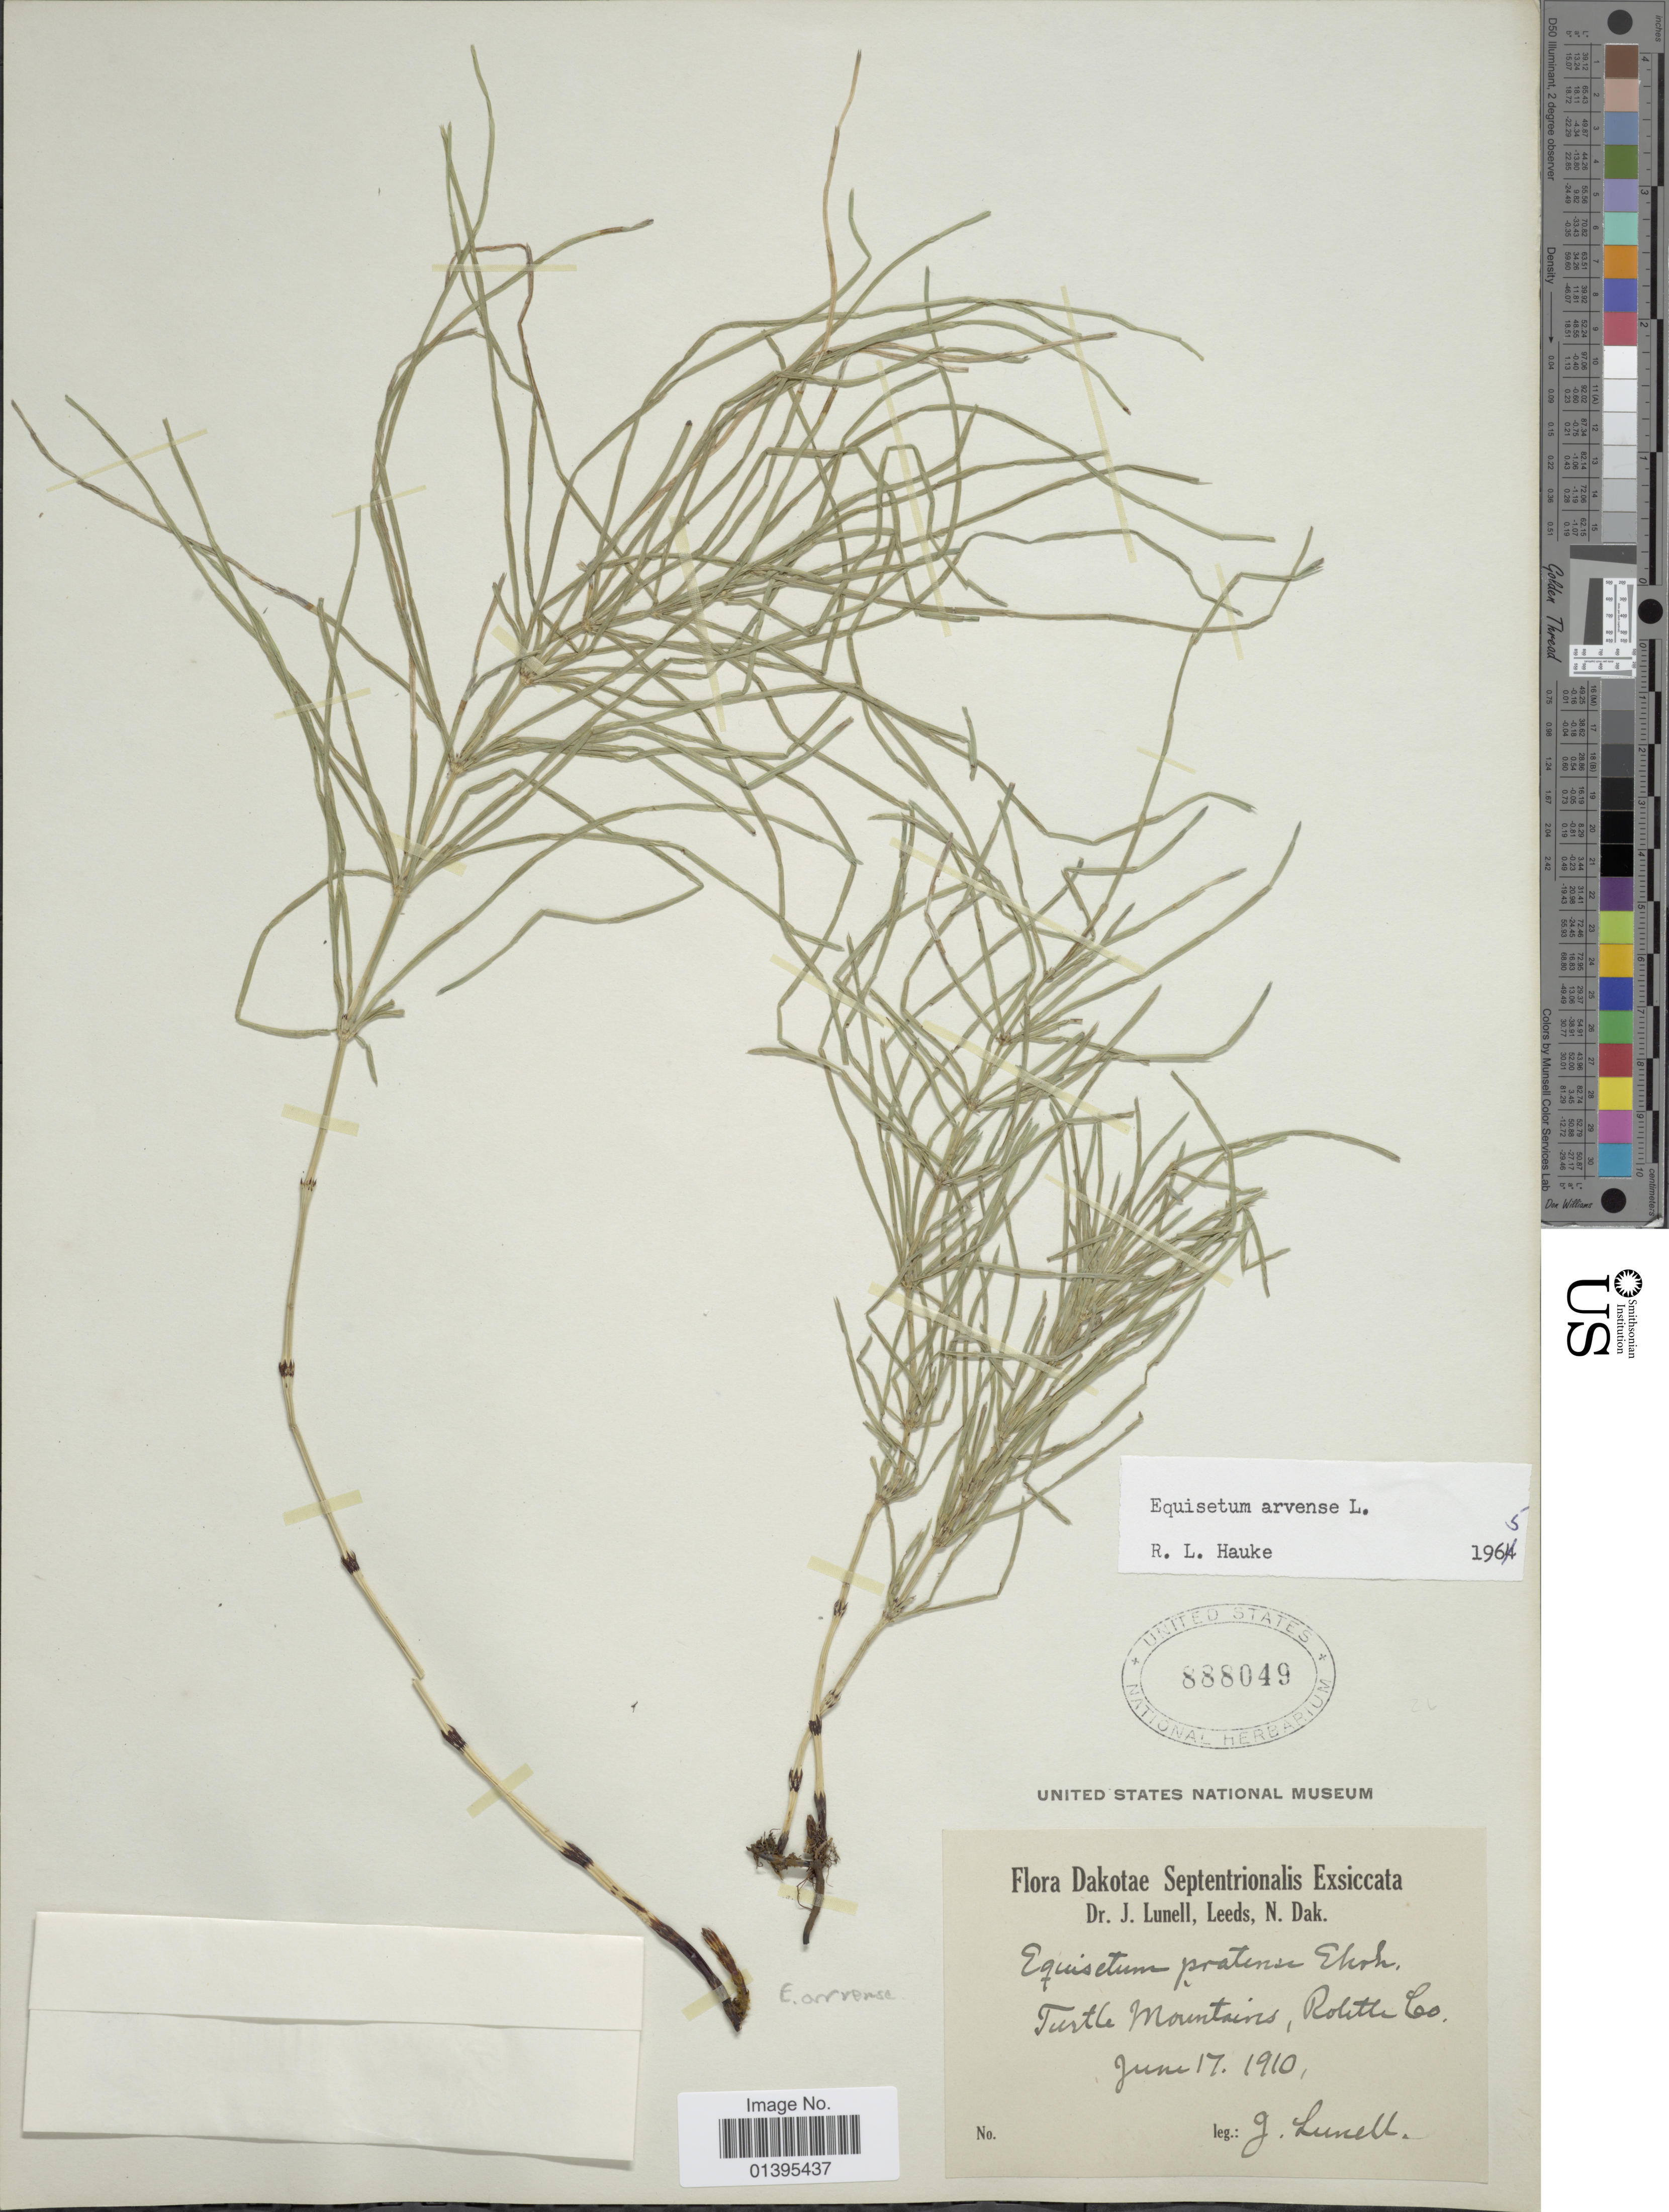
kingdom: Plantae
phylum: Tracheophyta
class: Polypodiopsida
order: Equisetales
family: Equisetaceae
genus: Equisetum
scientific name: Equisetum arvense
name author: L.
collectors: J. Lunell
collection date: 1910-06-17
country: United States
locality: Turtle Mountains, Rolitte Co.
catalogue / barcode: US 888049